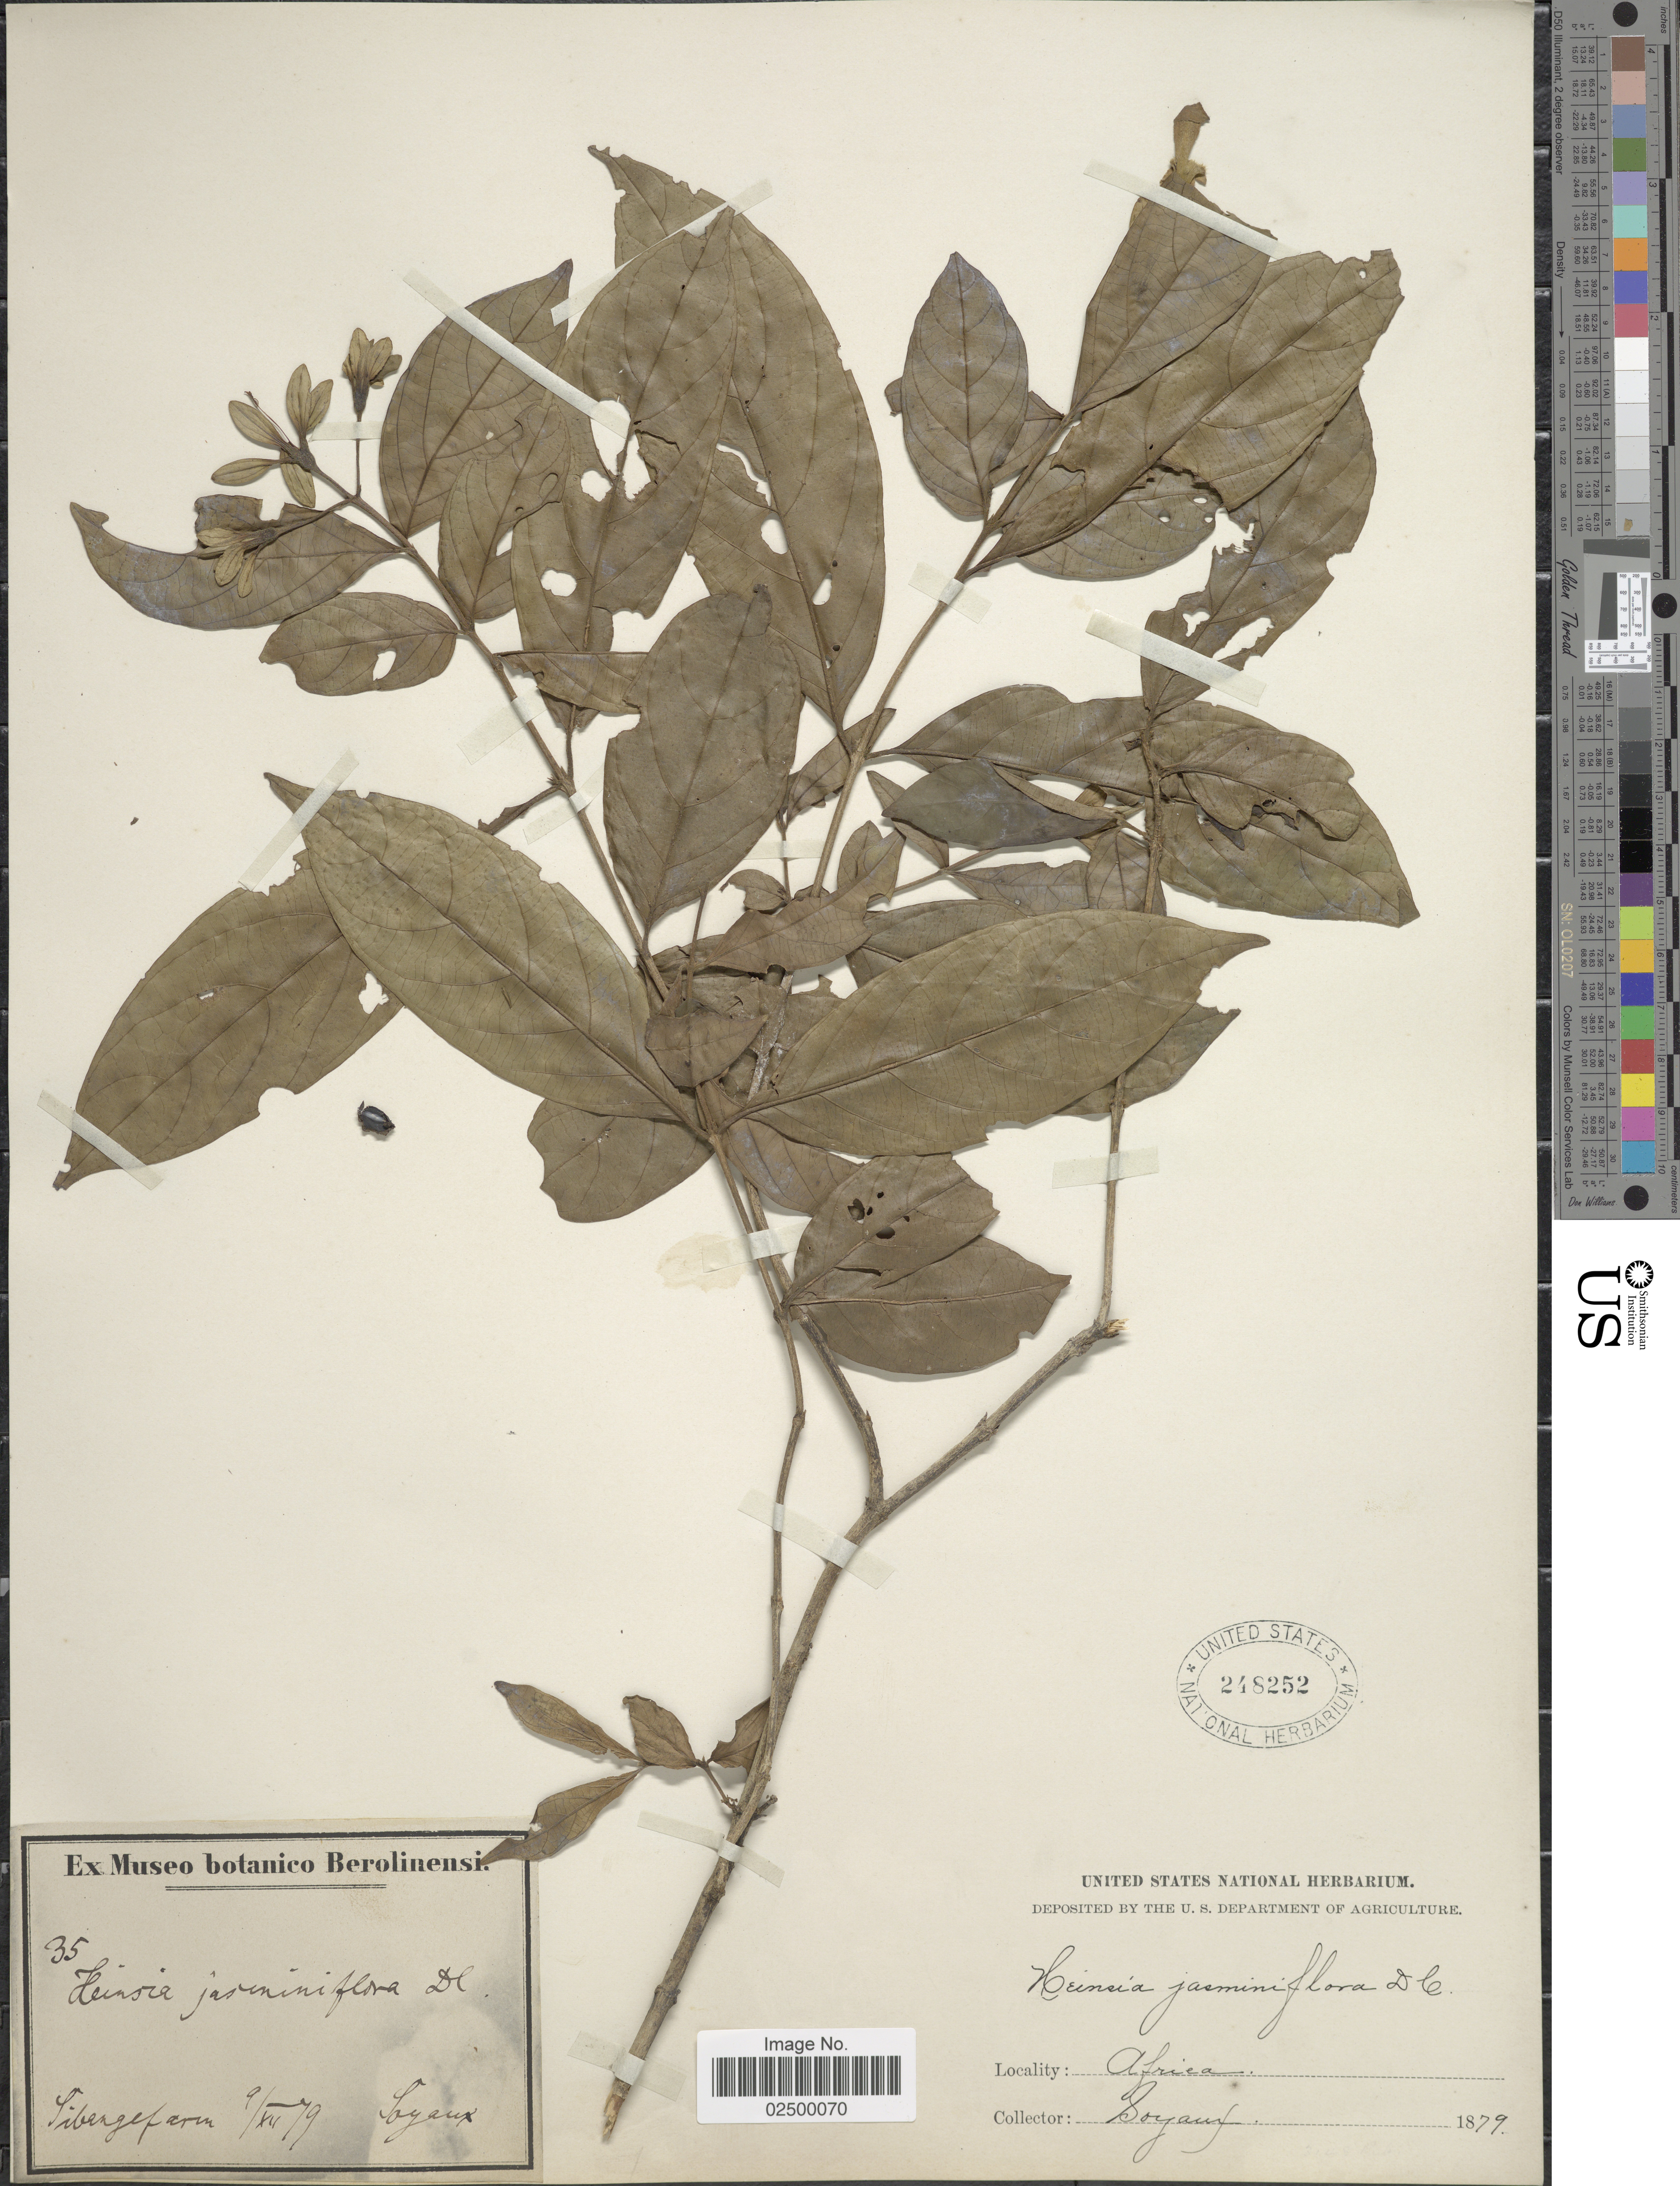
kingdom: Plantae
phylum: Tracheophyta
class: Magnoliopsida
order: Gentianales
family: Rubiaceae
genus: Heinsia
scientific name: Heinsia crinita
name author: (Afzel.) G. Taylor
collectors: -. Soyaux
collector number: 35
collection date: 1879-12-09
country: Gabon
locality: Sibangefarm, Africa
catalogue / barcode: US 248252